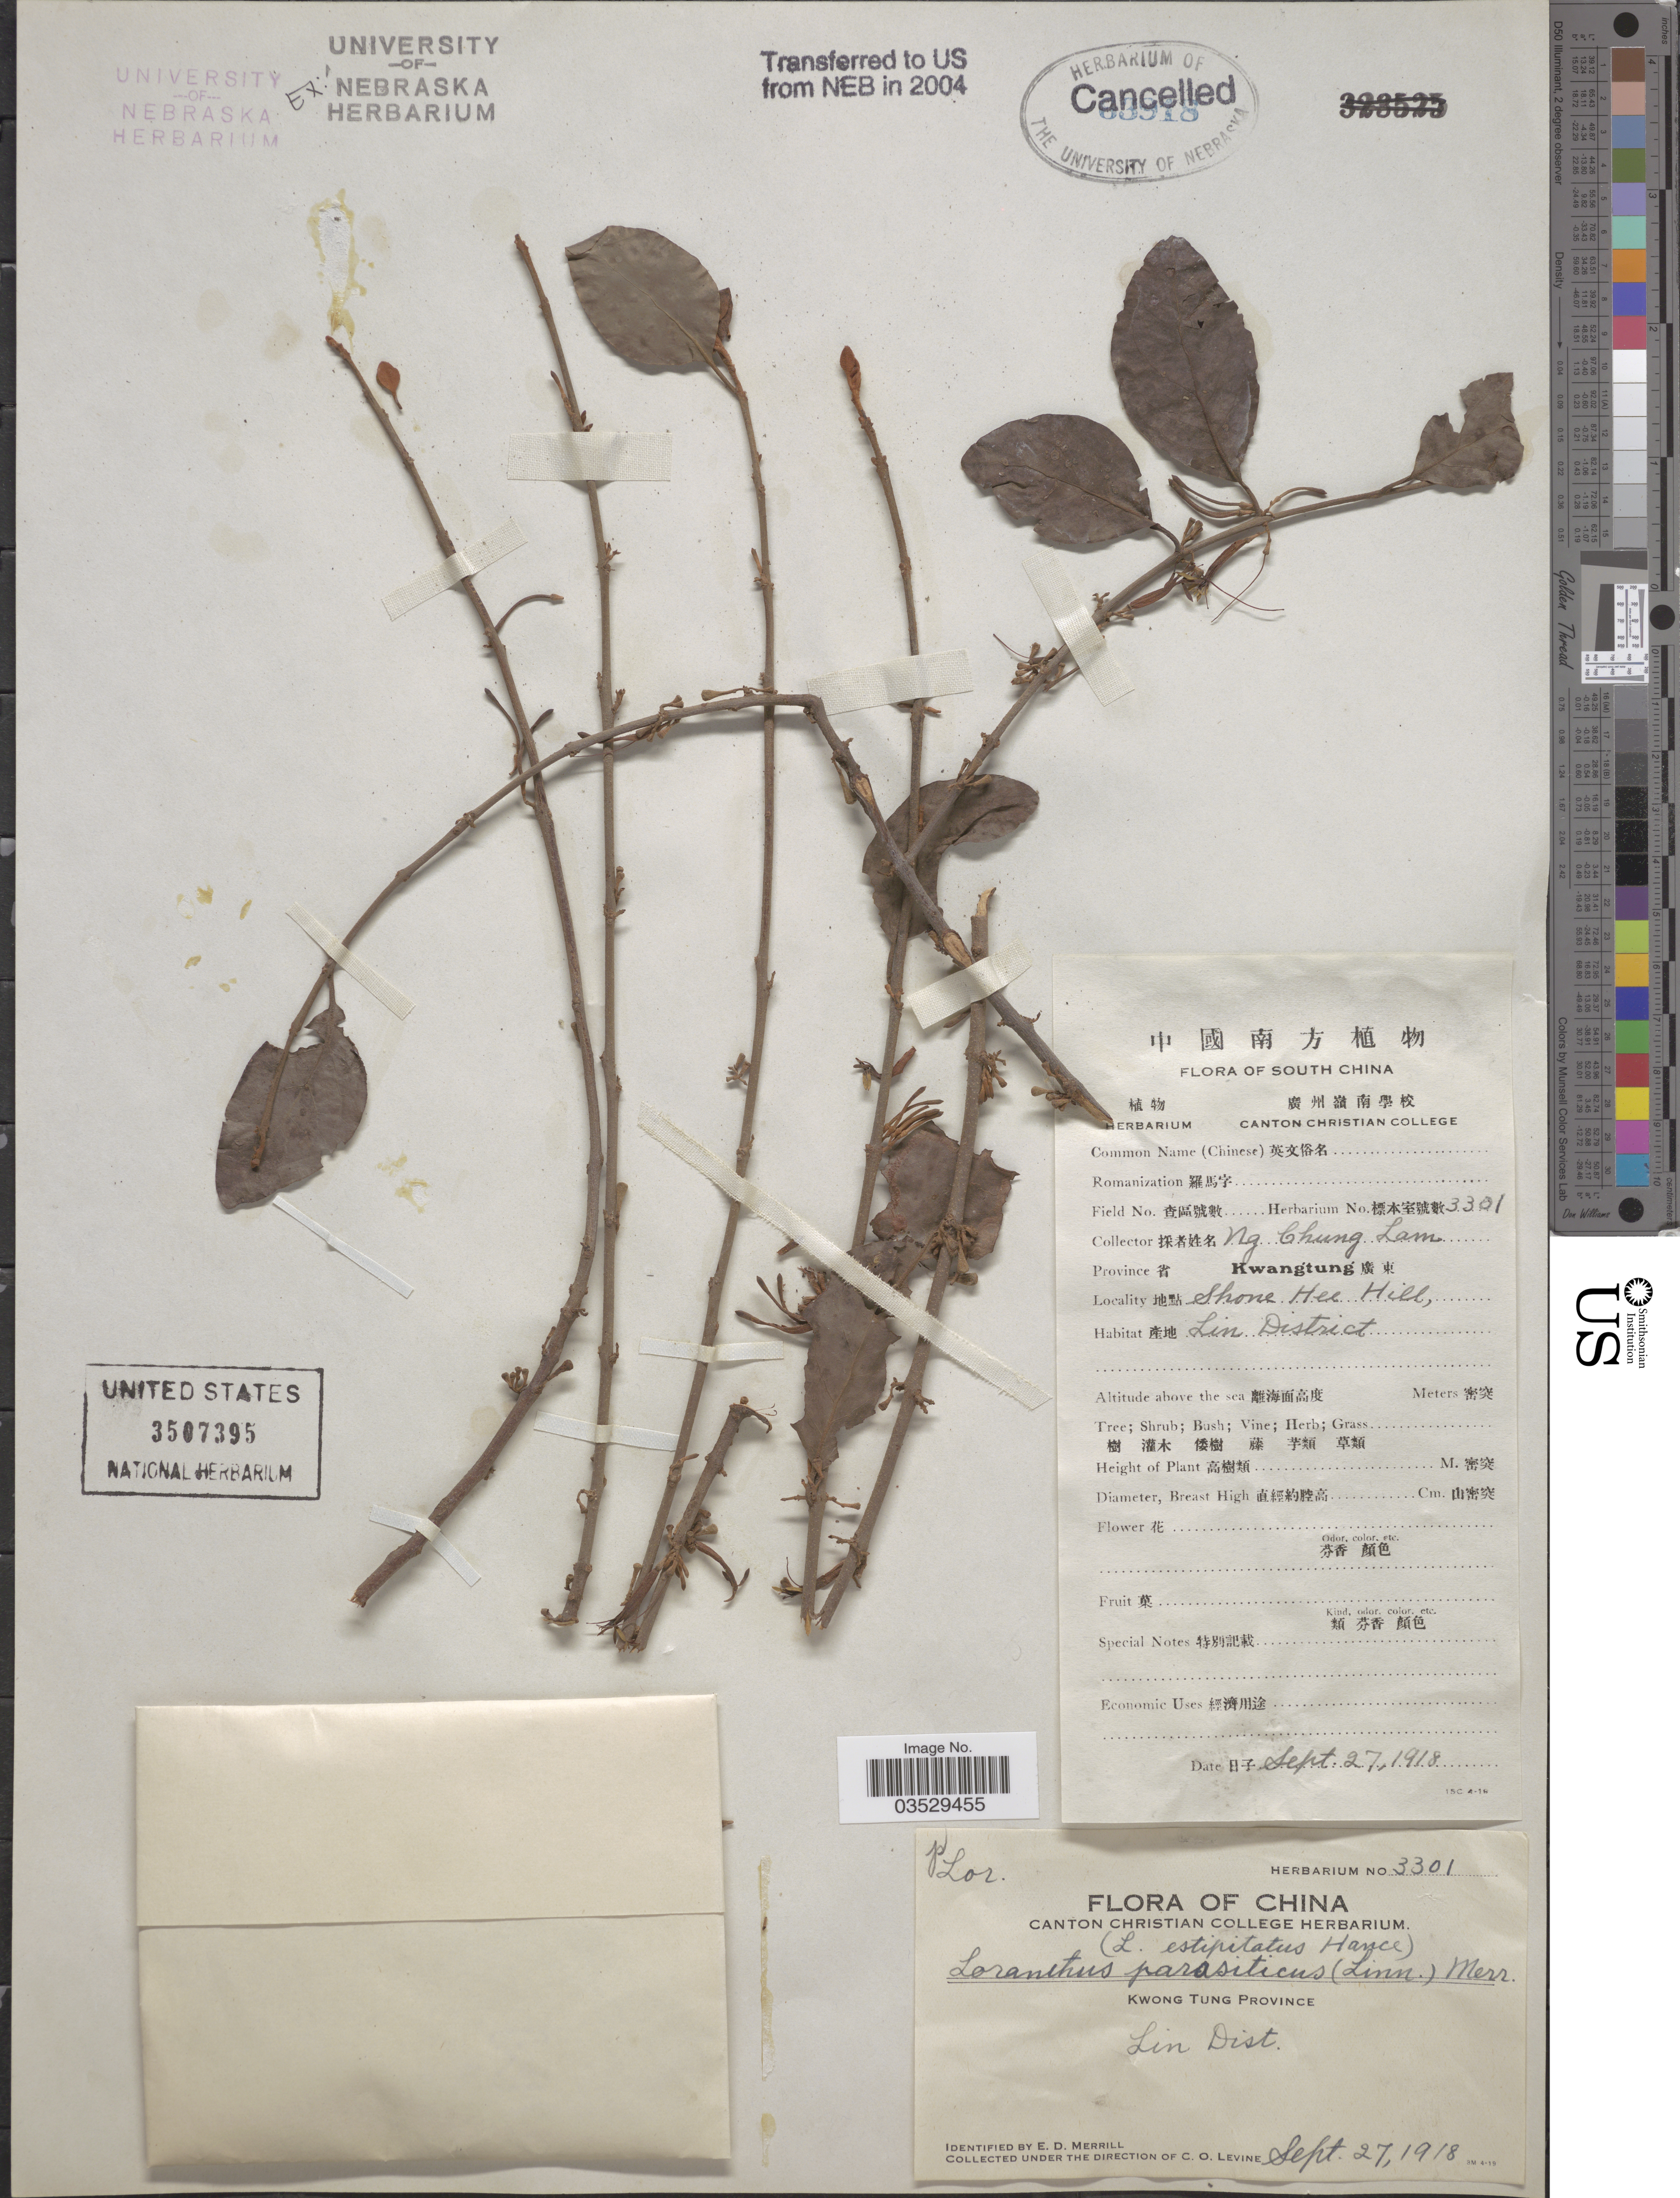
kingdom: Plantae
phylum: Tracheophyta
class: Magnoliopsida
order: Santalales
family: Loranthaceae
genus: Scurrula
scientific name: Scurrula parasitica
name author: L.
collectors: N. C. Lam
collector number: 3301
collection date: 1918-09-27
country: China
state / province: Guangdong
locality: South China. Kwangtung. Shone Hee Hill. Lin Dist.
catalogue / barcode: US 3507395